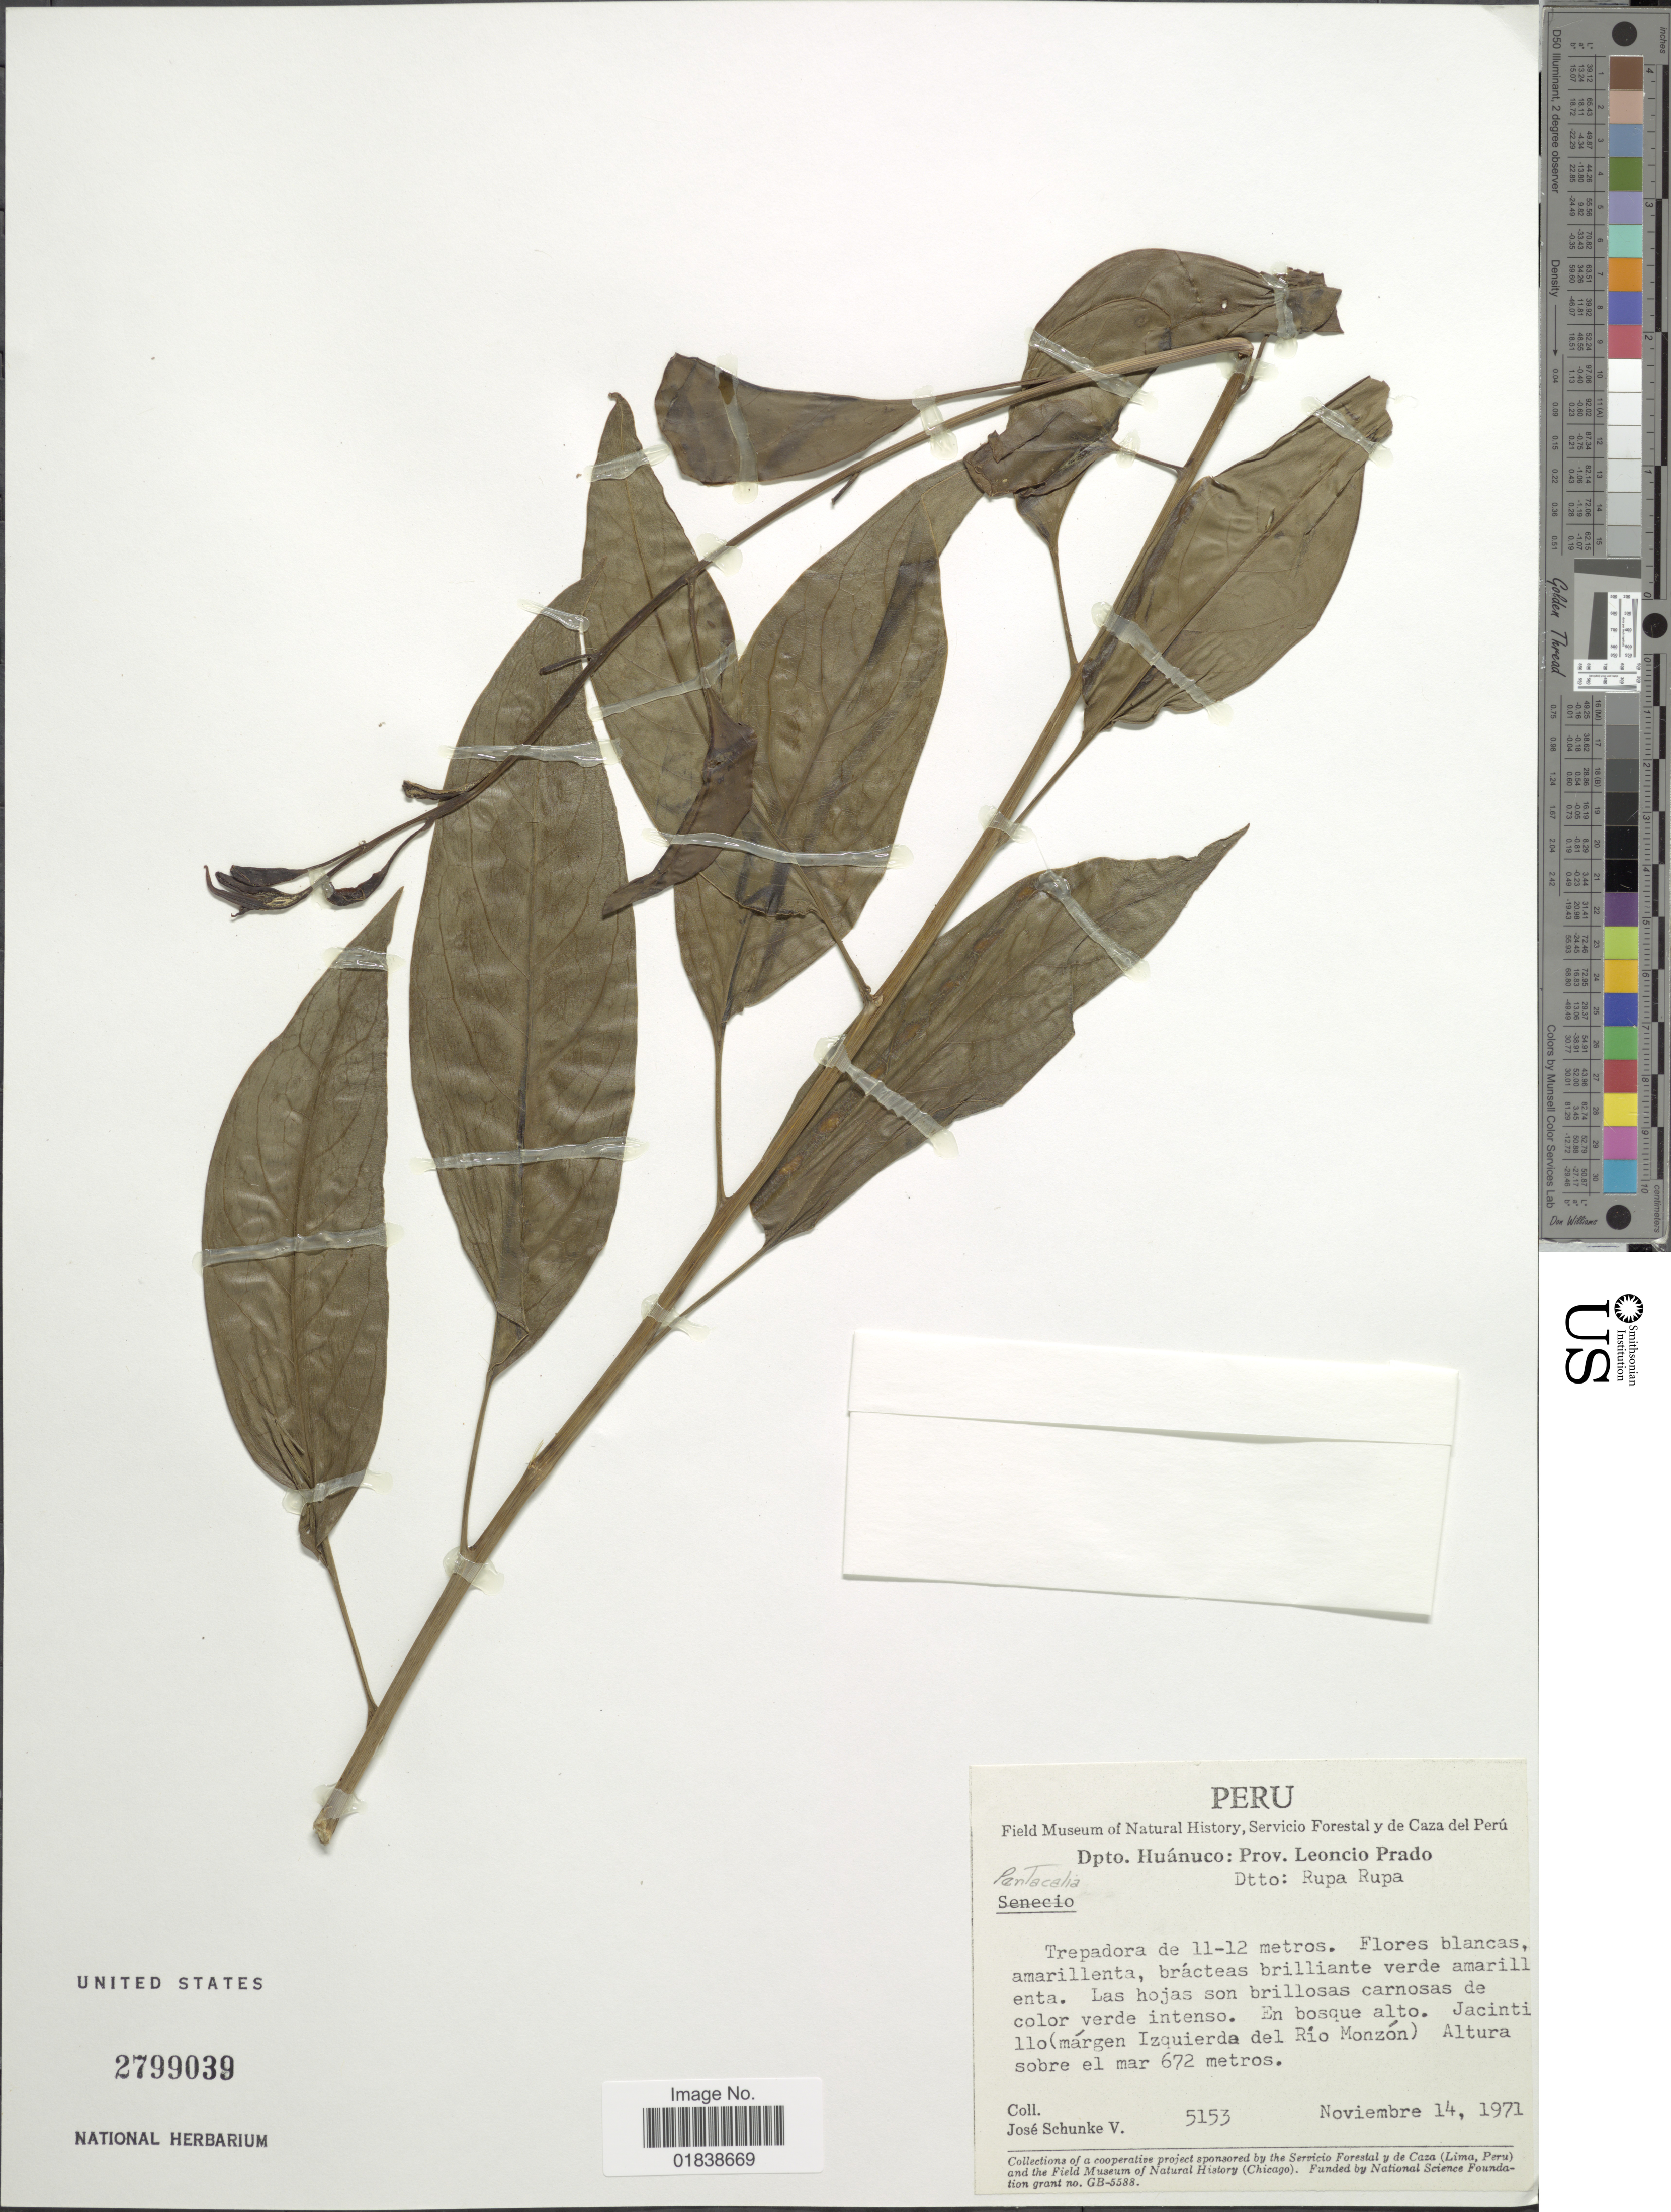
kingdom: Plantae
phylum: Tracheophyta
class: Magnoliopsida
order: Asterales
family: Asteraceae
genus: Senecio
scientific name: Senecio sp.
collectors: J. Schunke Vigo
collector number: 5153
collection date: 1971-11-14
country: Peru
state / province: Huánuco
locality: Prov. Leoncio Prado, Dtto. Rupa Rupa, Jacintillo (margen Izquierda del Rio Monzon)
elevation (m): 672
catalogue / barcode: US 2799039